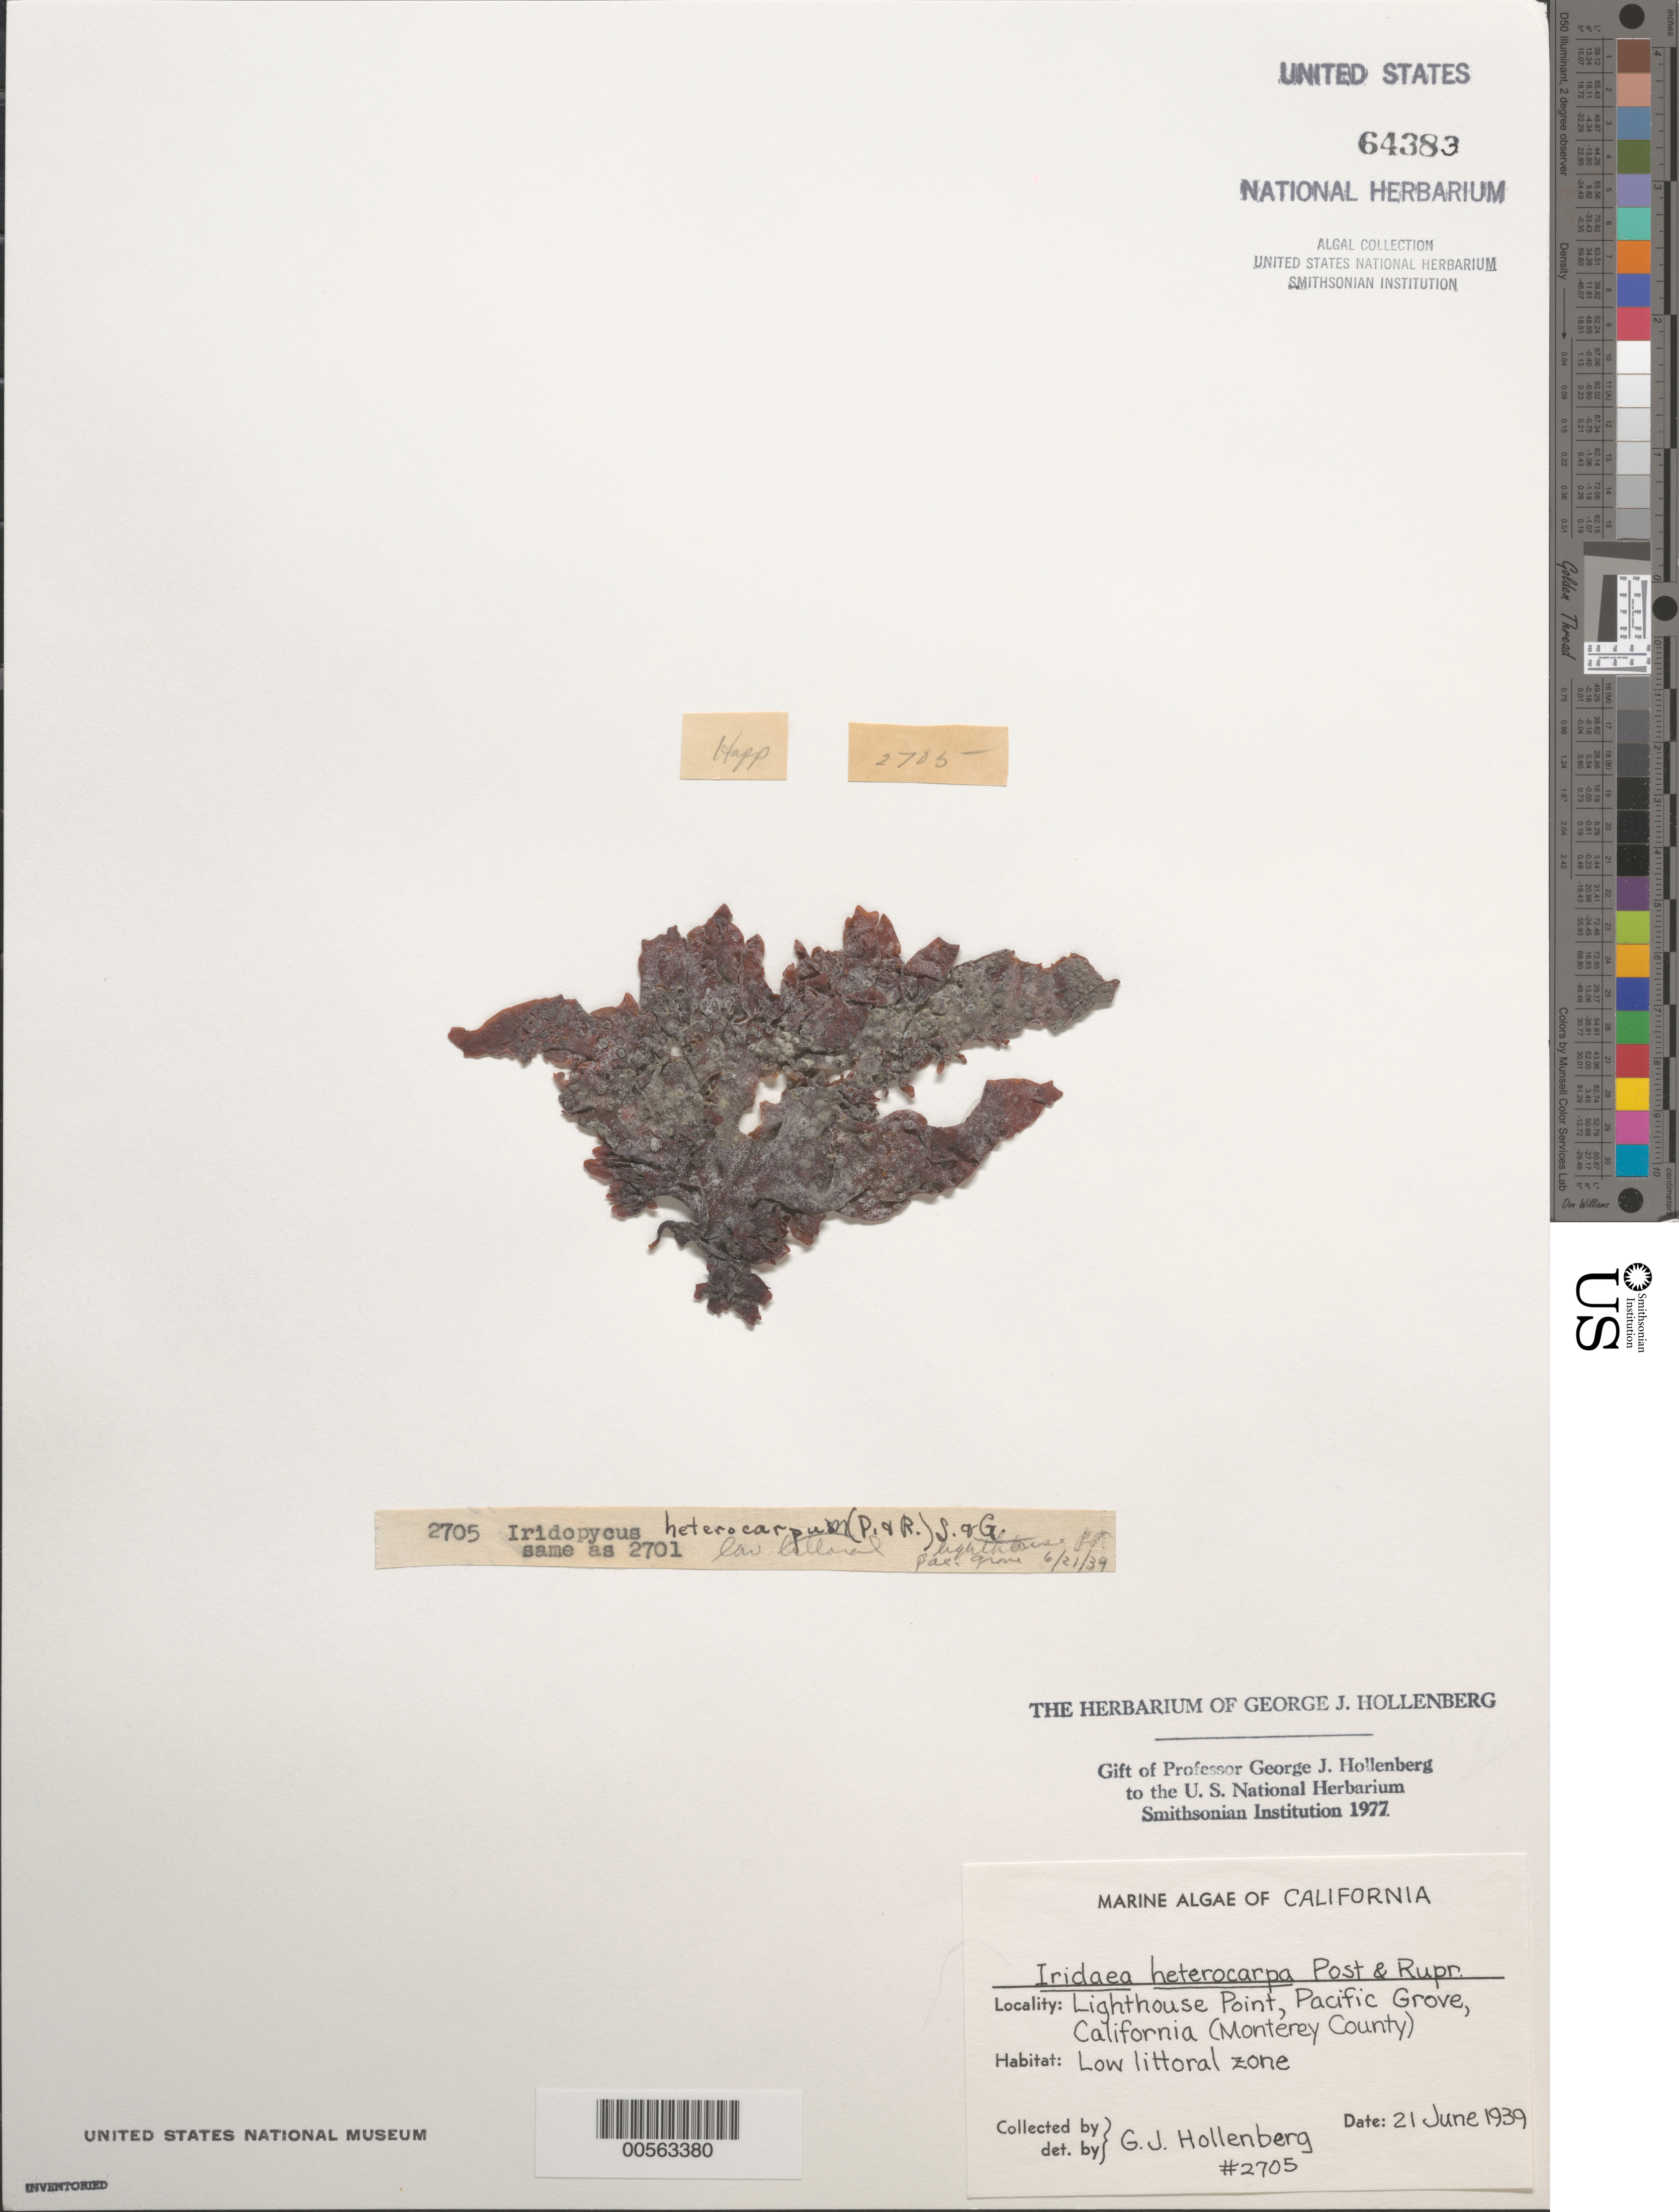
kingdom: Plantae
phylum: Rhodophyta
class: Florideophyceae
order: Gigartinales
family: Gigartinaceae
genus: Chondrus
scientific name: Chondrus crispus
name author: Stackh.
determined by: Algae name updating Project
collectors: G. Hollenberg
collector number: GJH 2705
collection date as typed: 21 Jun 1939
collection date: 1939-06-21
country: United States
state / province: California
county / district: Monterey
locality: Lighthouse Point, Pacific Grove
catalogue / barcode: US 64383